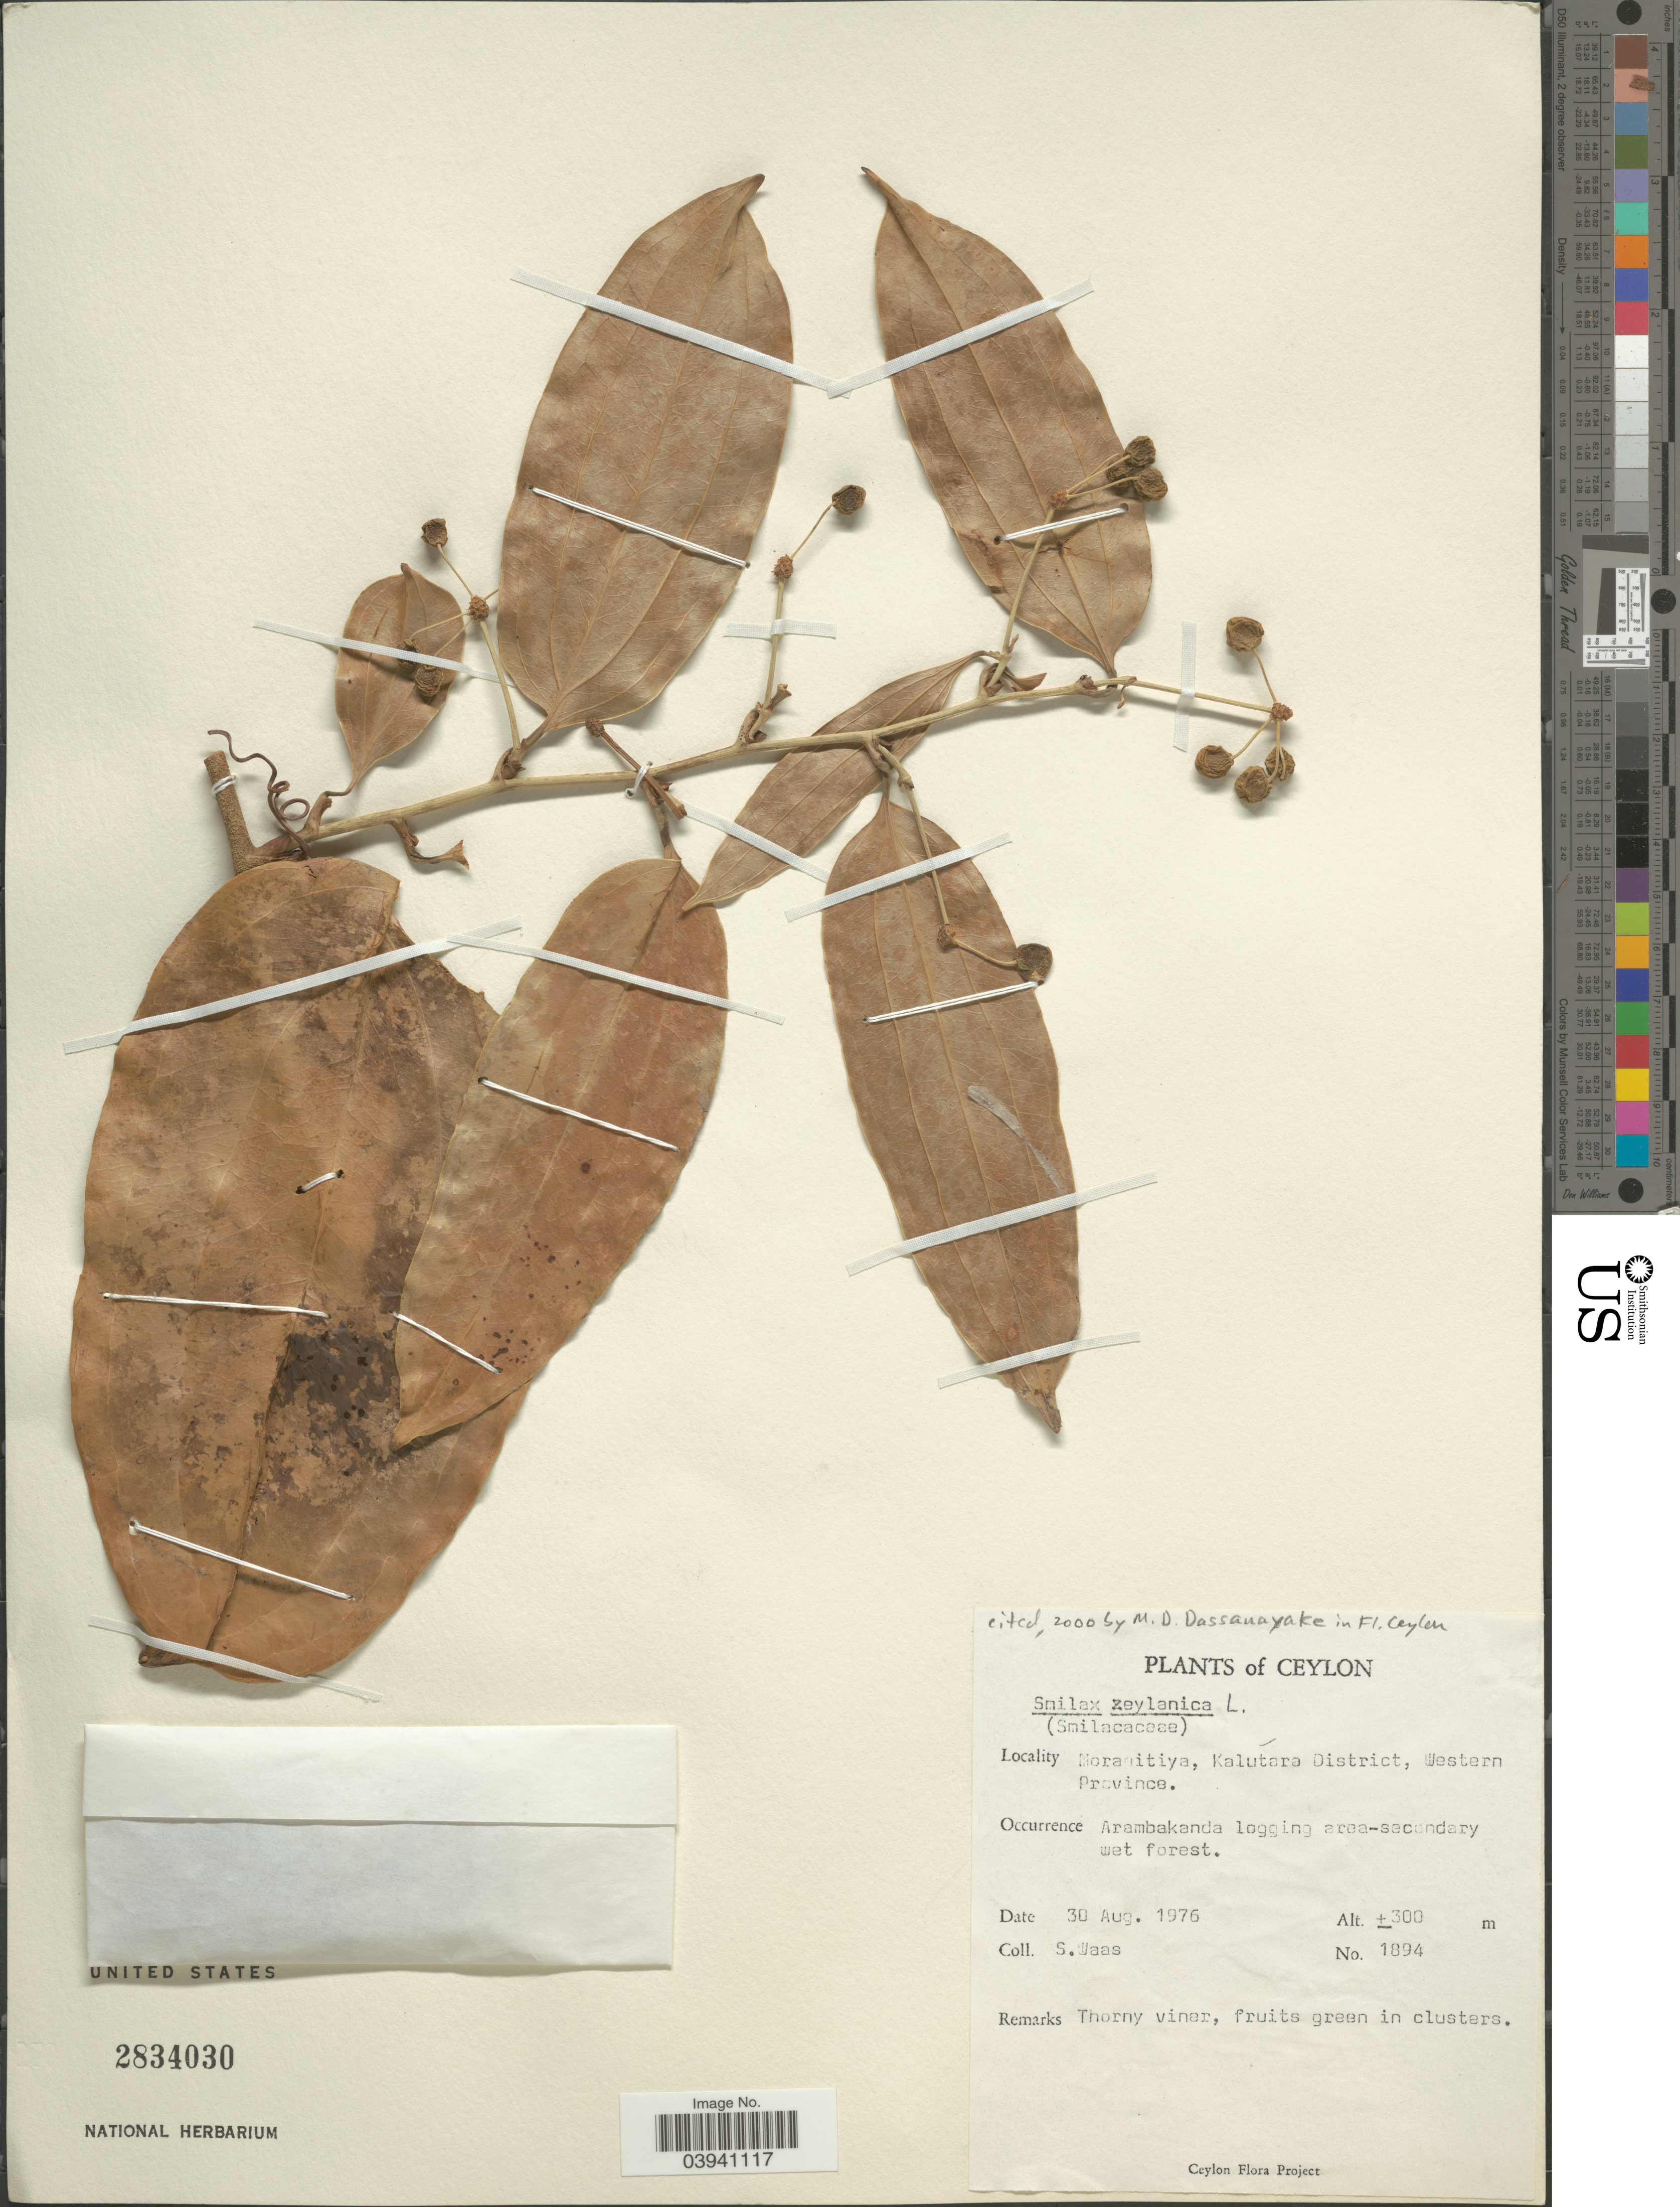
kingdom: Plantae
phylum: Tracheophyta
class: Liliopsida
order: Liliales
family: Smilacaceae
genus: Smilax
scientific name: Smilax zeylanica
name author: L.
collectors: S. Waas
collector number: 1894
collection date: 1976-08-30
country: Sri Lanka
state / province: Western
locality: Ceylon. Morapitiya, Kalutara District. Arambakanda logging-area.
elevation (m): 300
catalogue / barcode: US 2834030